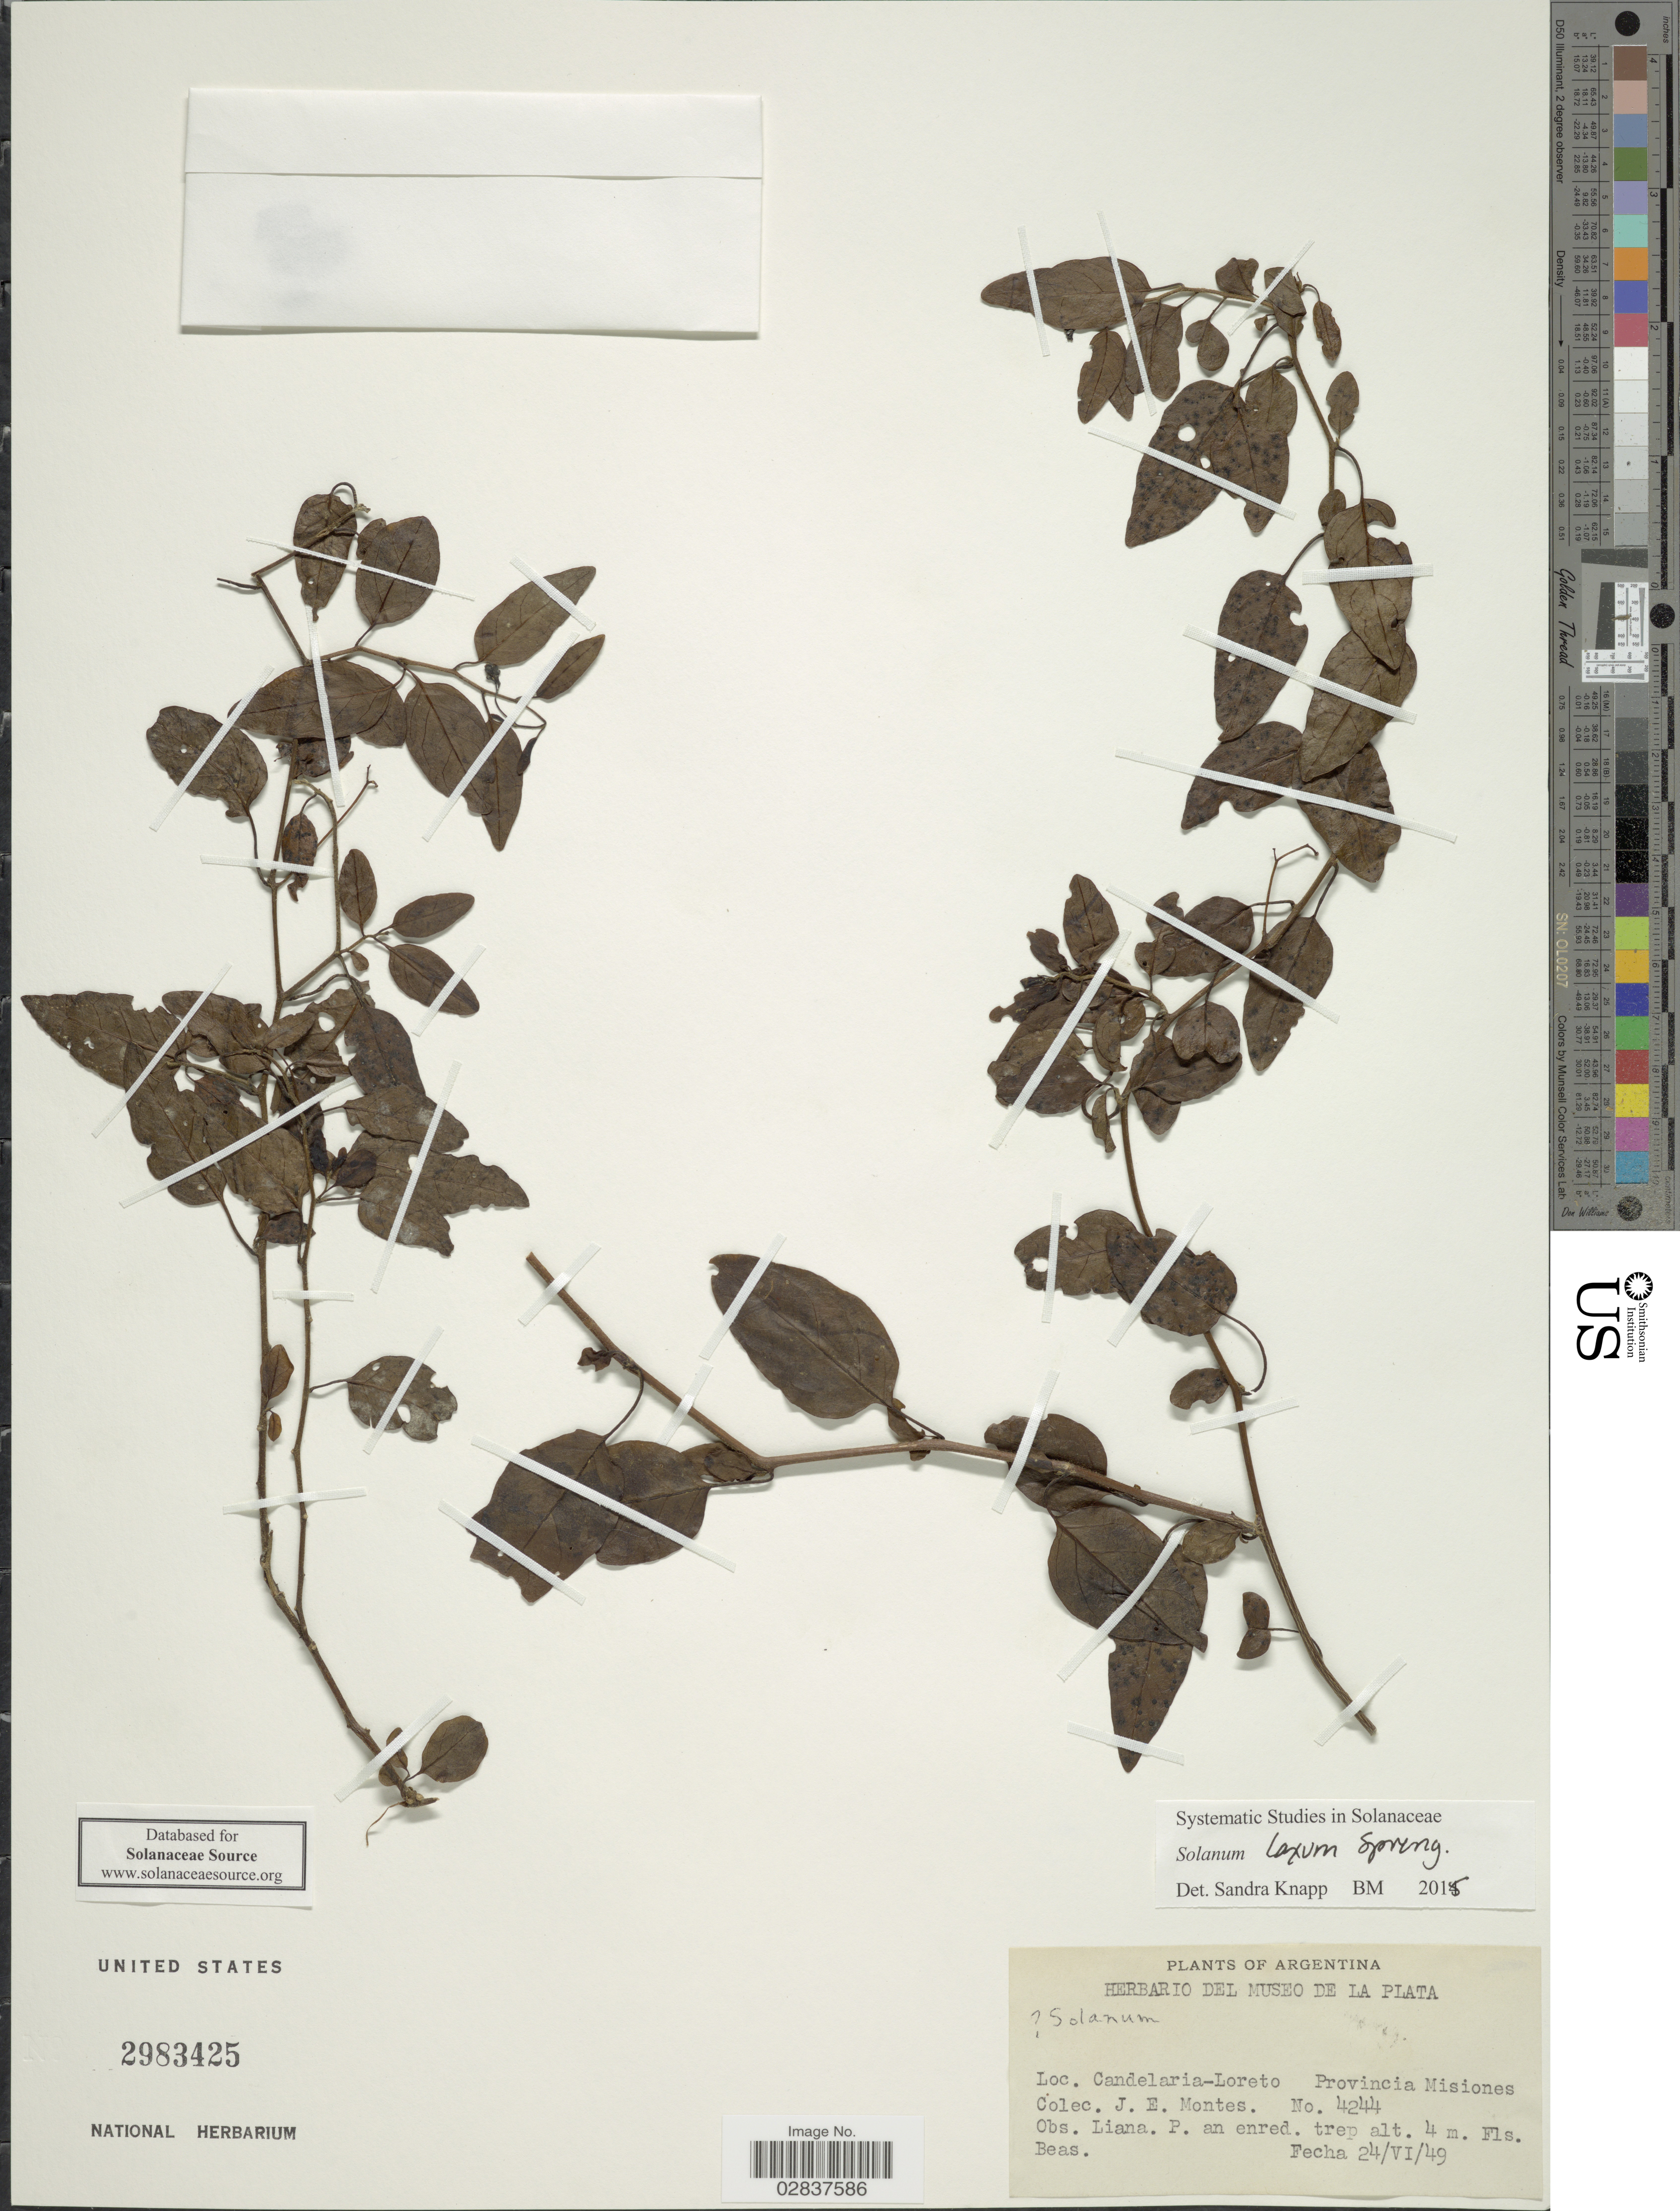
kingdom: Plantae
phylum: Tracheophyta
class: Magnoliopsida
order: Solanales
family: Solanaceae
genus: Solanum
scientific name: Solanum laxum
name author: Spreng.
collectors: J. E. Montes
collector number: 4244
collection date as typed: Transcribed d/m/y: 24/6/49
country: Argentina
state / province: Misiones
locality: Candelaria-Loreto.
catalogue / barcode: US 2983425